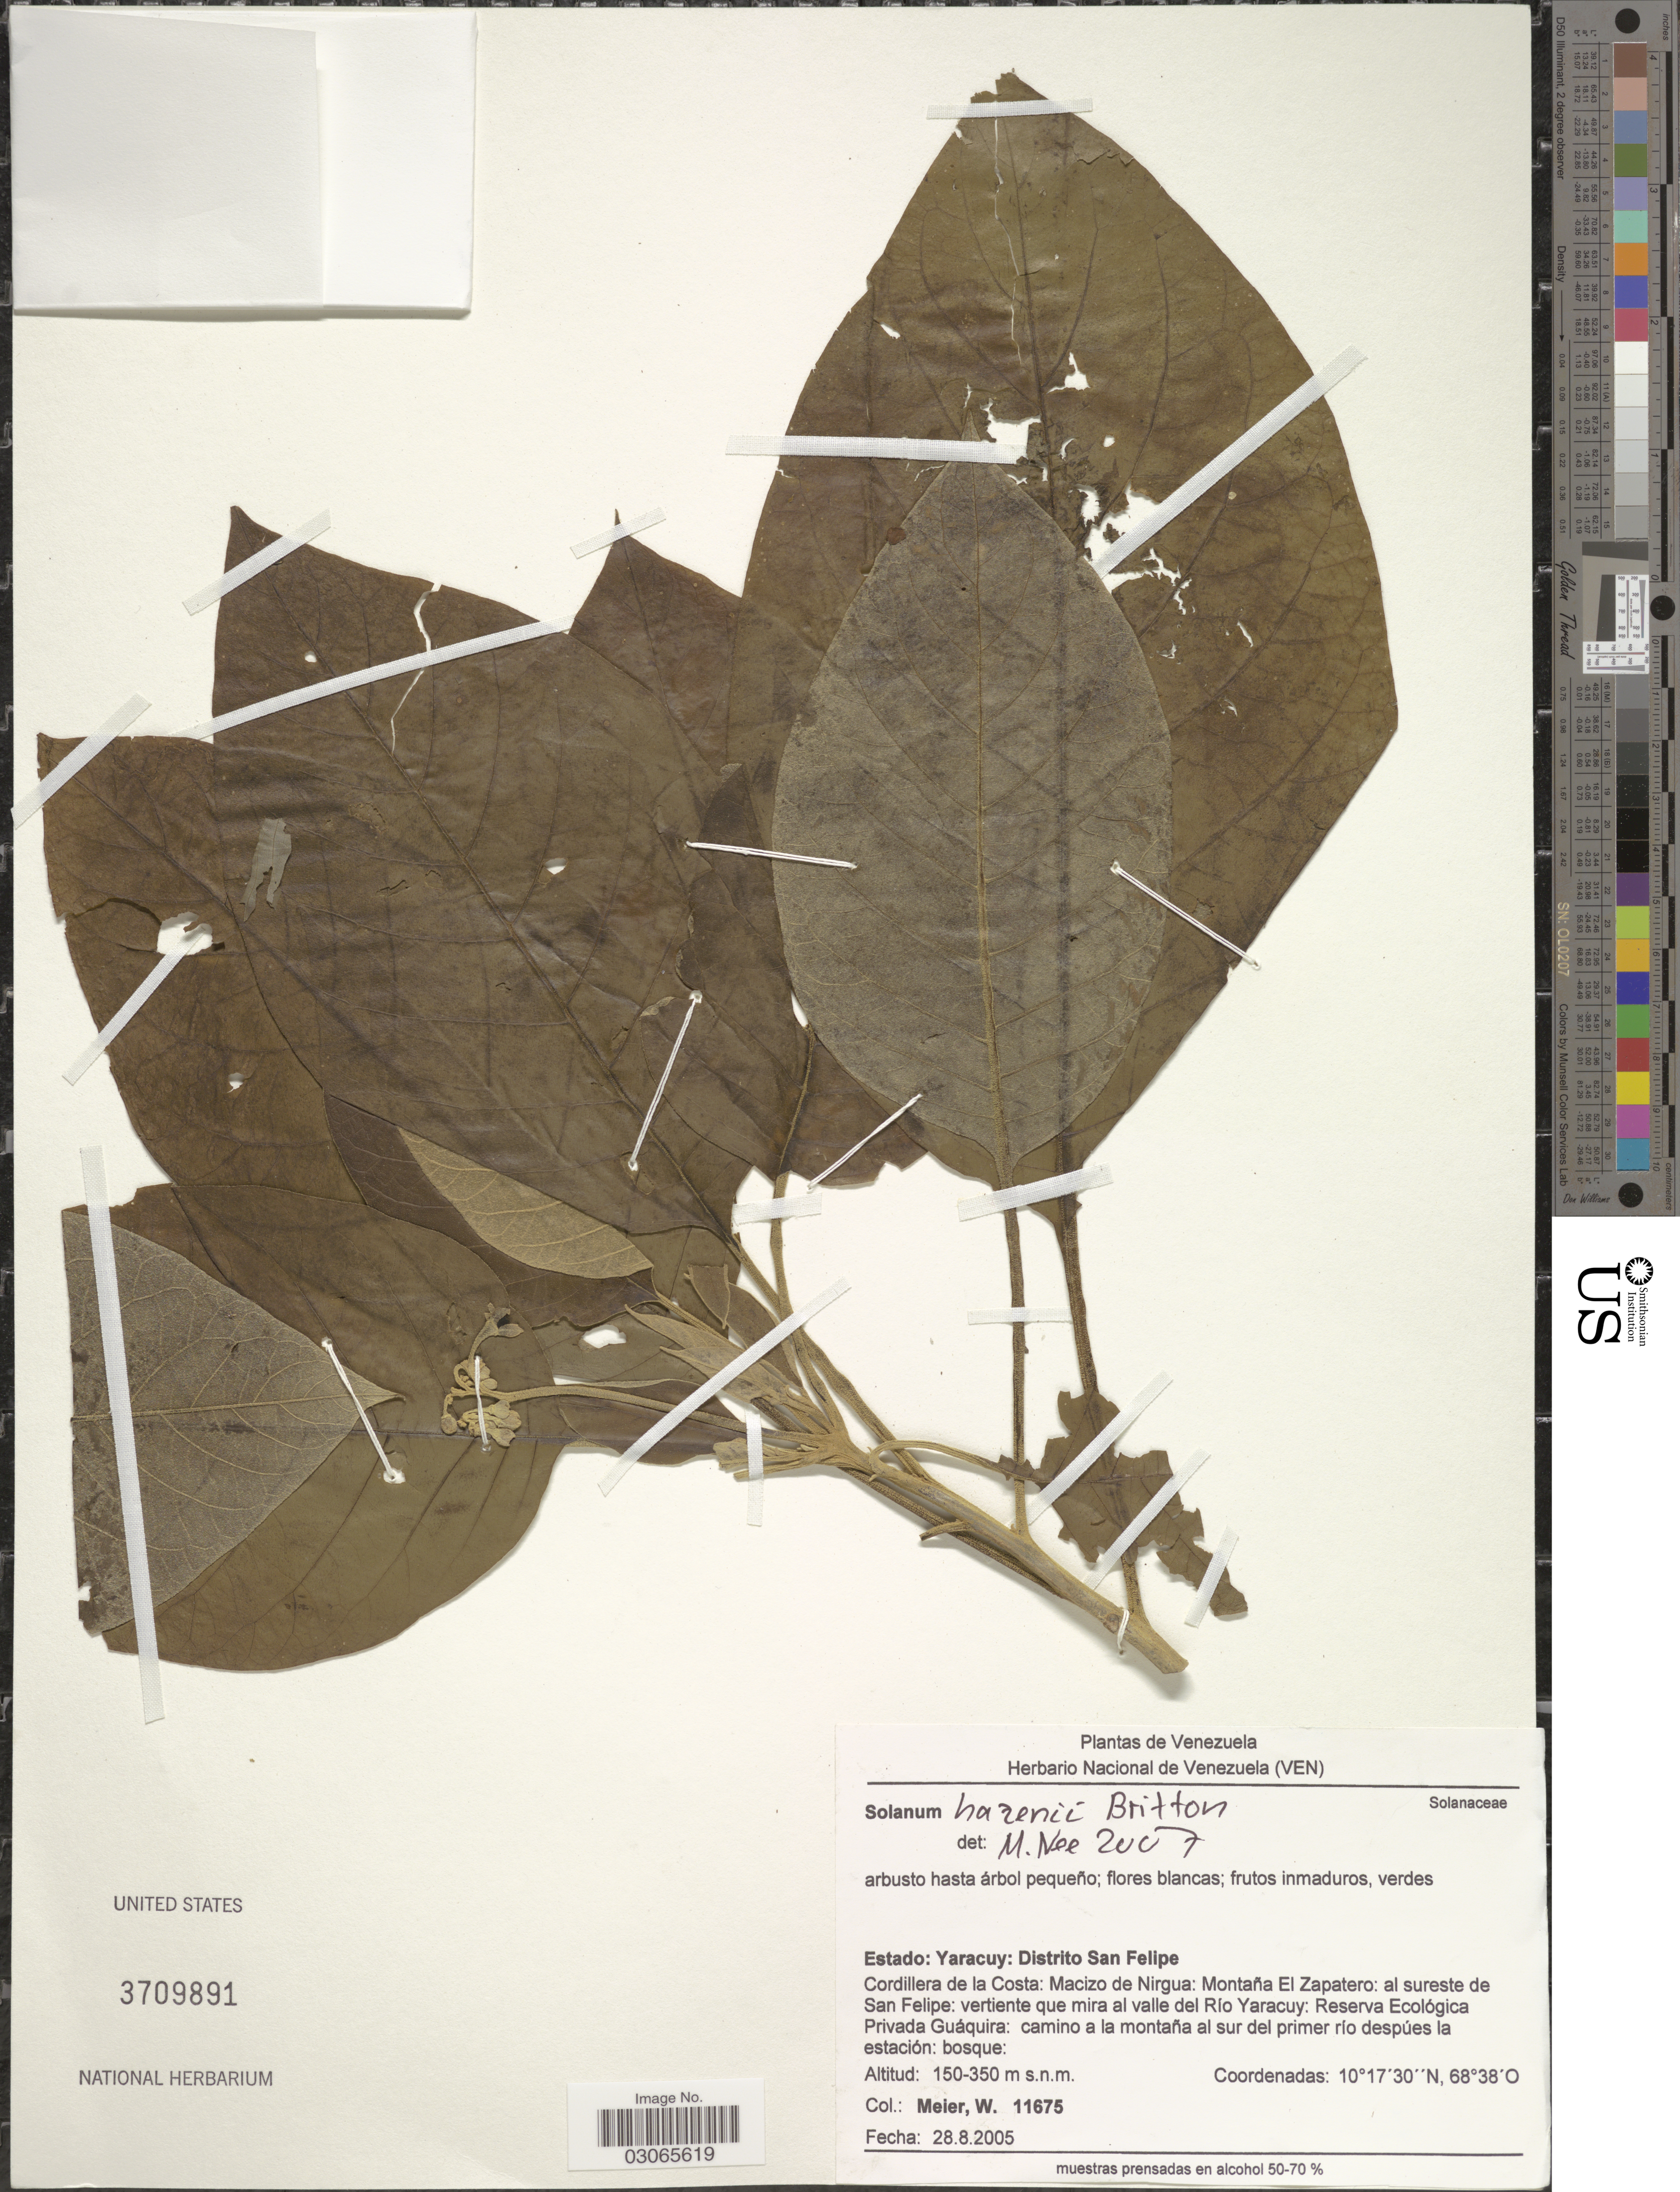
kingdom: Plantae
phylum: Tracheophyta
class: Magnoliopsida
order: Solanales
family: Solanaceae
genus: Solanum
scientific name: Solanum hazenii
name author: Britton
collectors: W. Meier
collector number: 11675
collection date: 2005-08-28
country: Venezuela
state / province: Yaracuy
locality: Distrito San Felipe. Cordillera de la Costa: Macizo de Nirgua: Montaña El Zapatero: al sureste de San Felipe: vertiente que mire al valle del Río Yaracuy: Reserva Ecológica Privada Guáquira: camino a la montaña al sur del primer río despúes la estación.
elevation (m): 150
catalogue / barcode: US 3709891